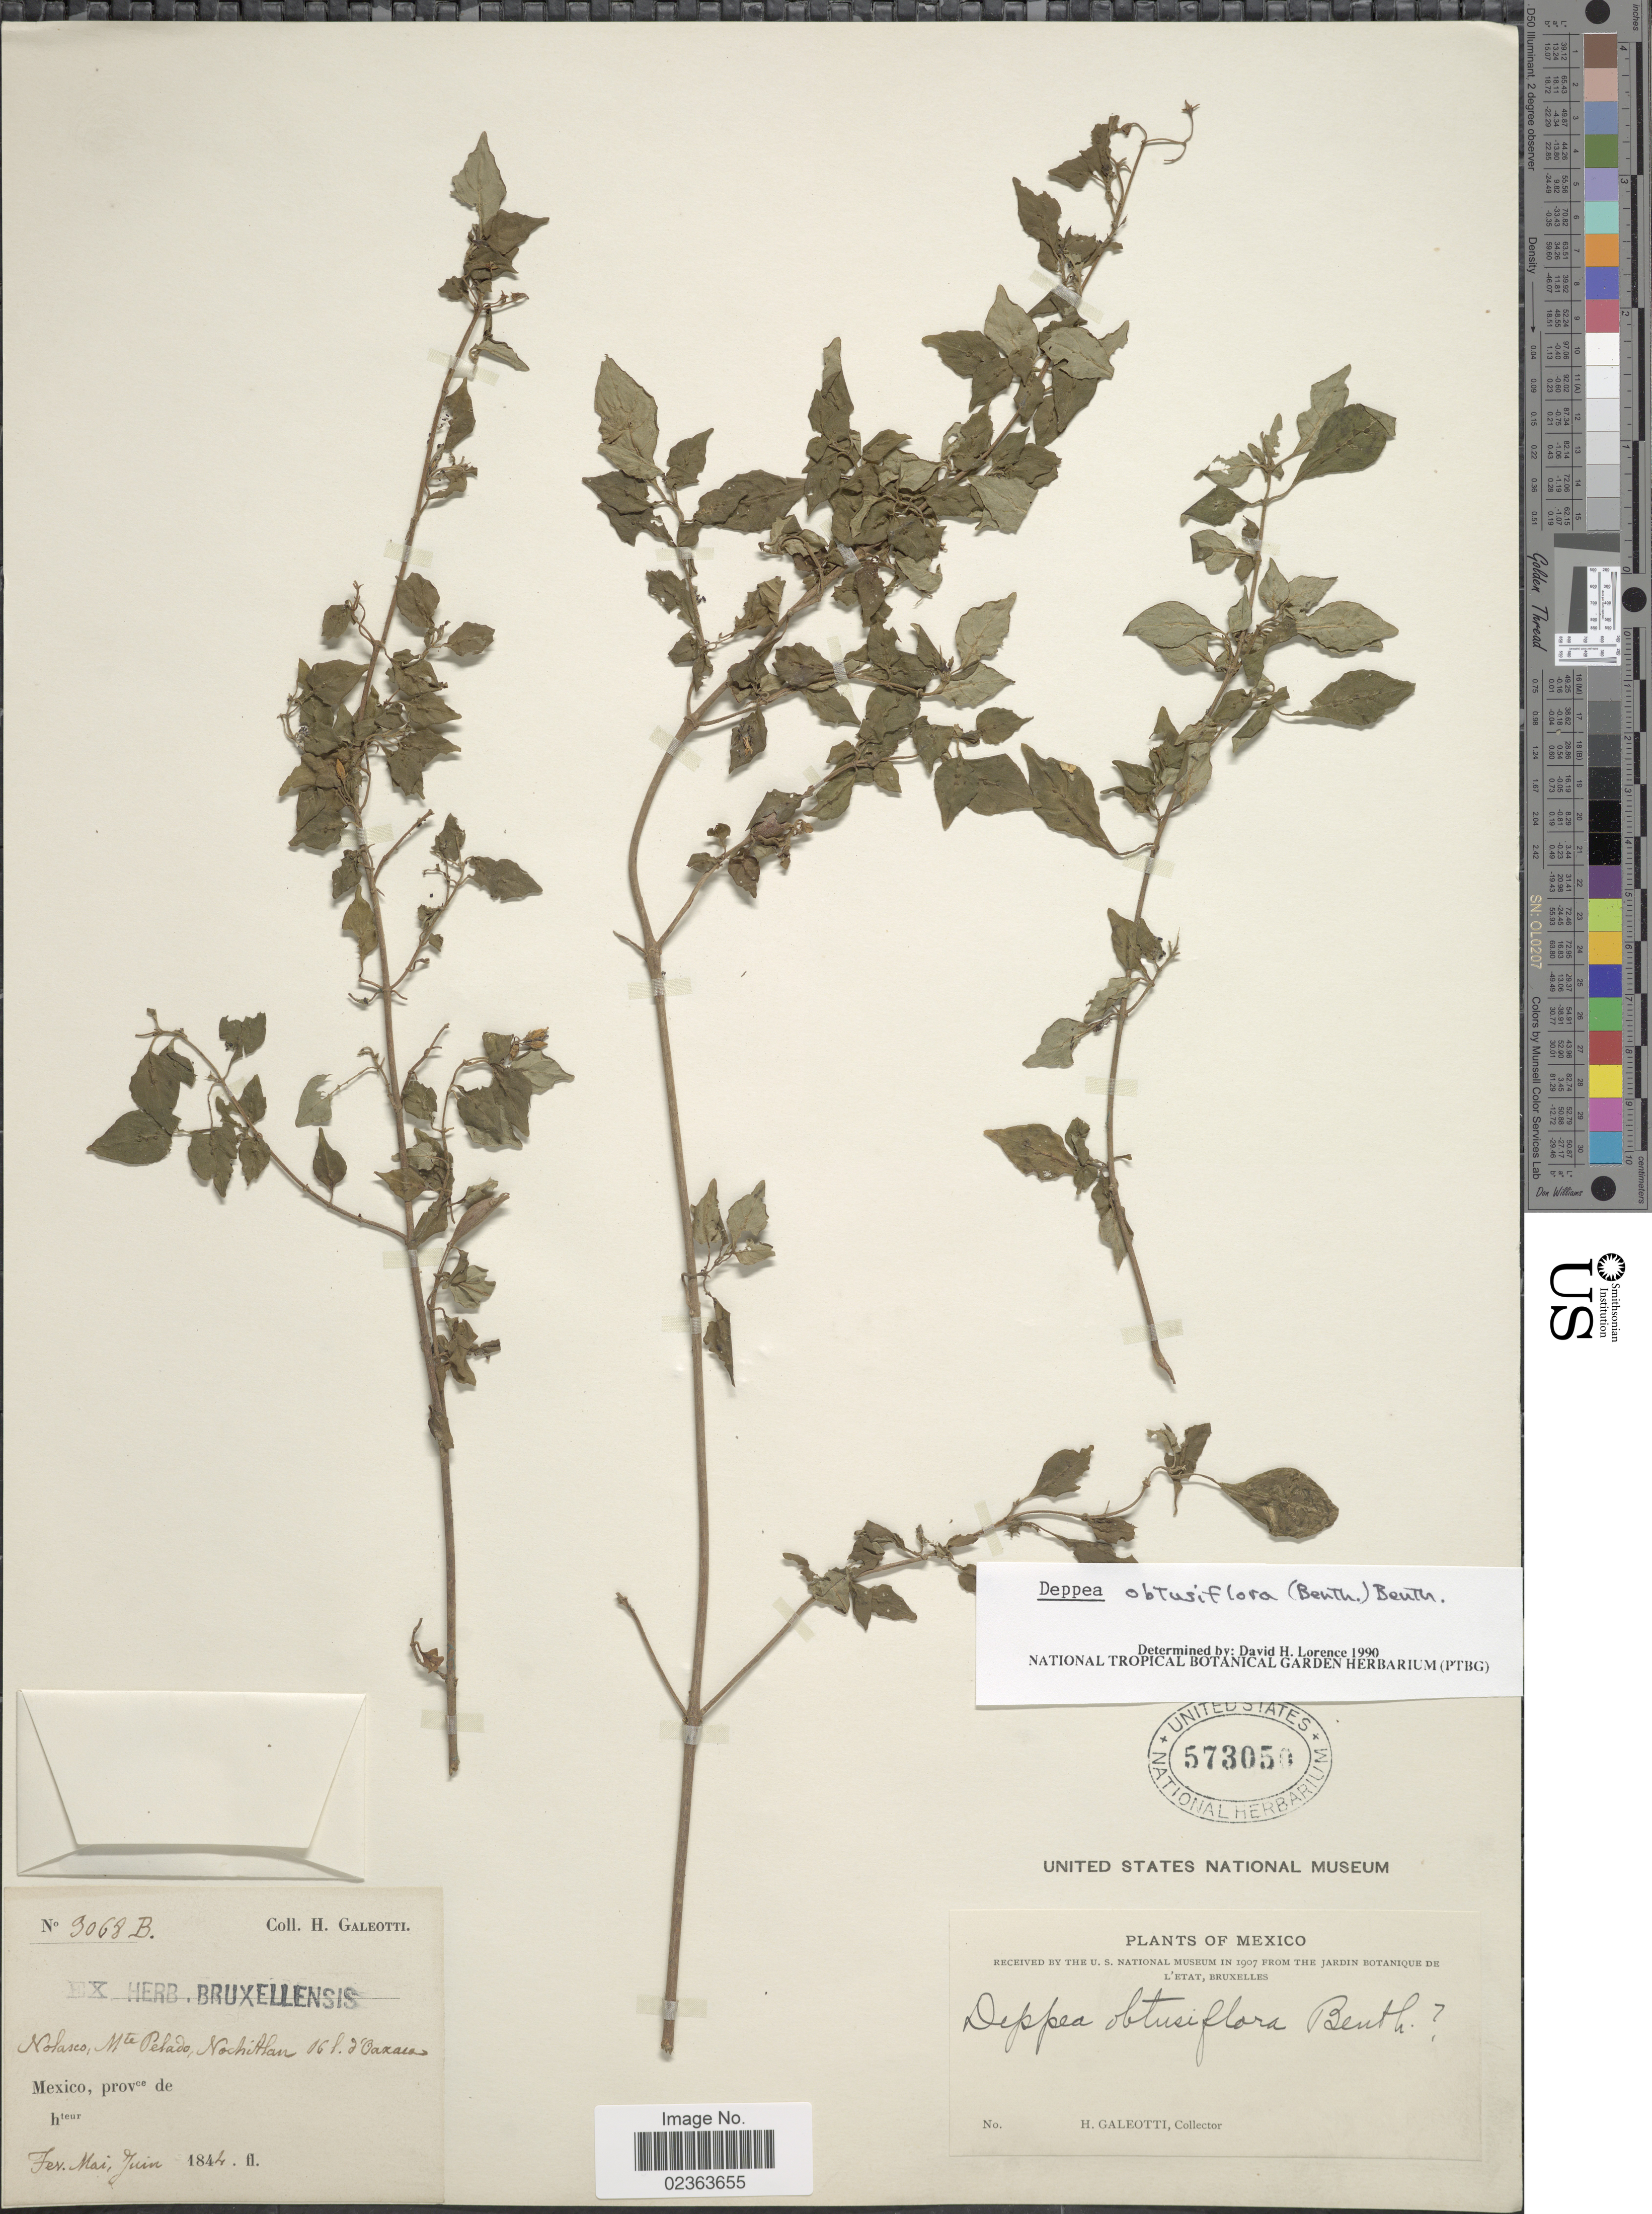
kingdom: Plantae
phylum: Tracheophyta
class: Magnoliopsida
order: Gentianales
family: Rubiaceae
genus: Deppea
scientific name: Deppea obtusiflora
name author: (Benth.) Benth.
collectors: H. G. Galeotti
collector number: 9068 B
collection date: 1844-02/1844-06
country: Mexico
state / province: Oaxaca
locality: Nolasco, Mte Pelado, Nochitlan, 16 l. d'Oaxaca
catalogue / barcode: US 573050